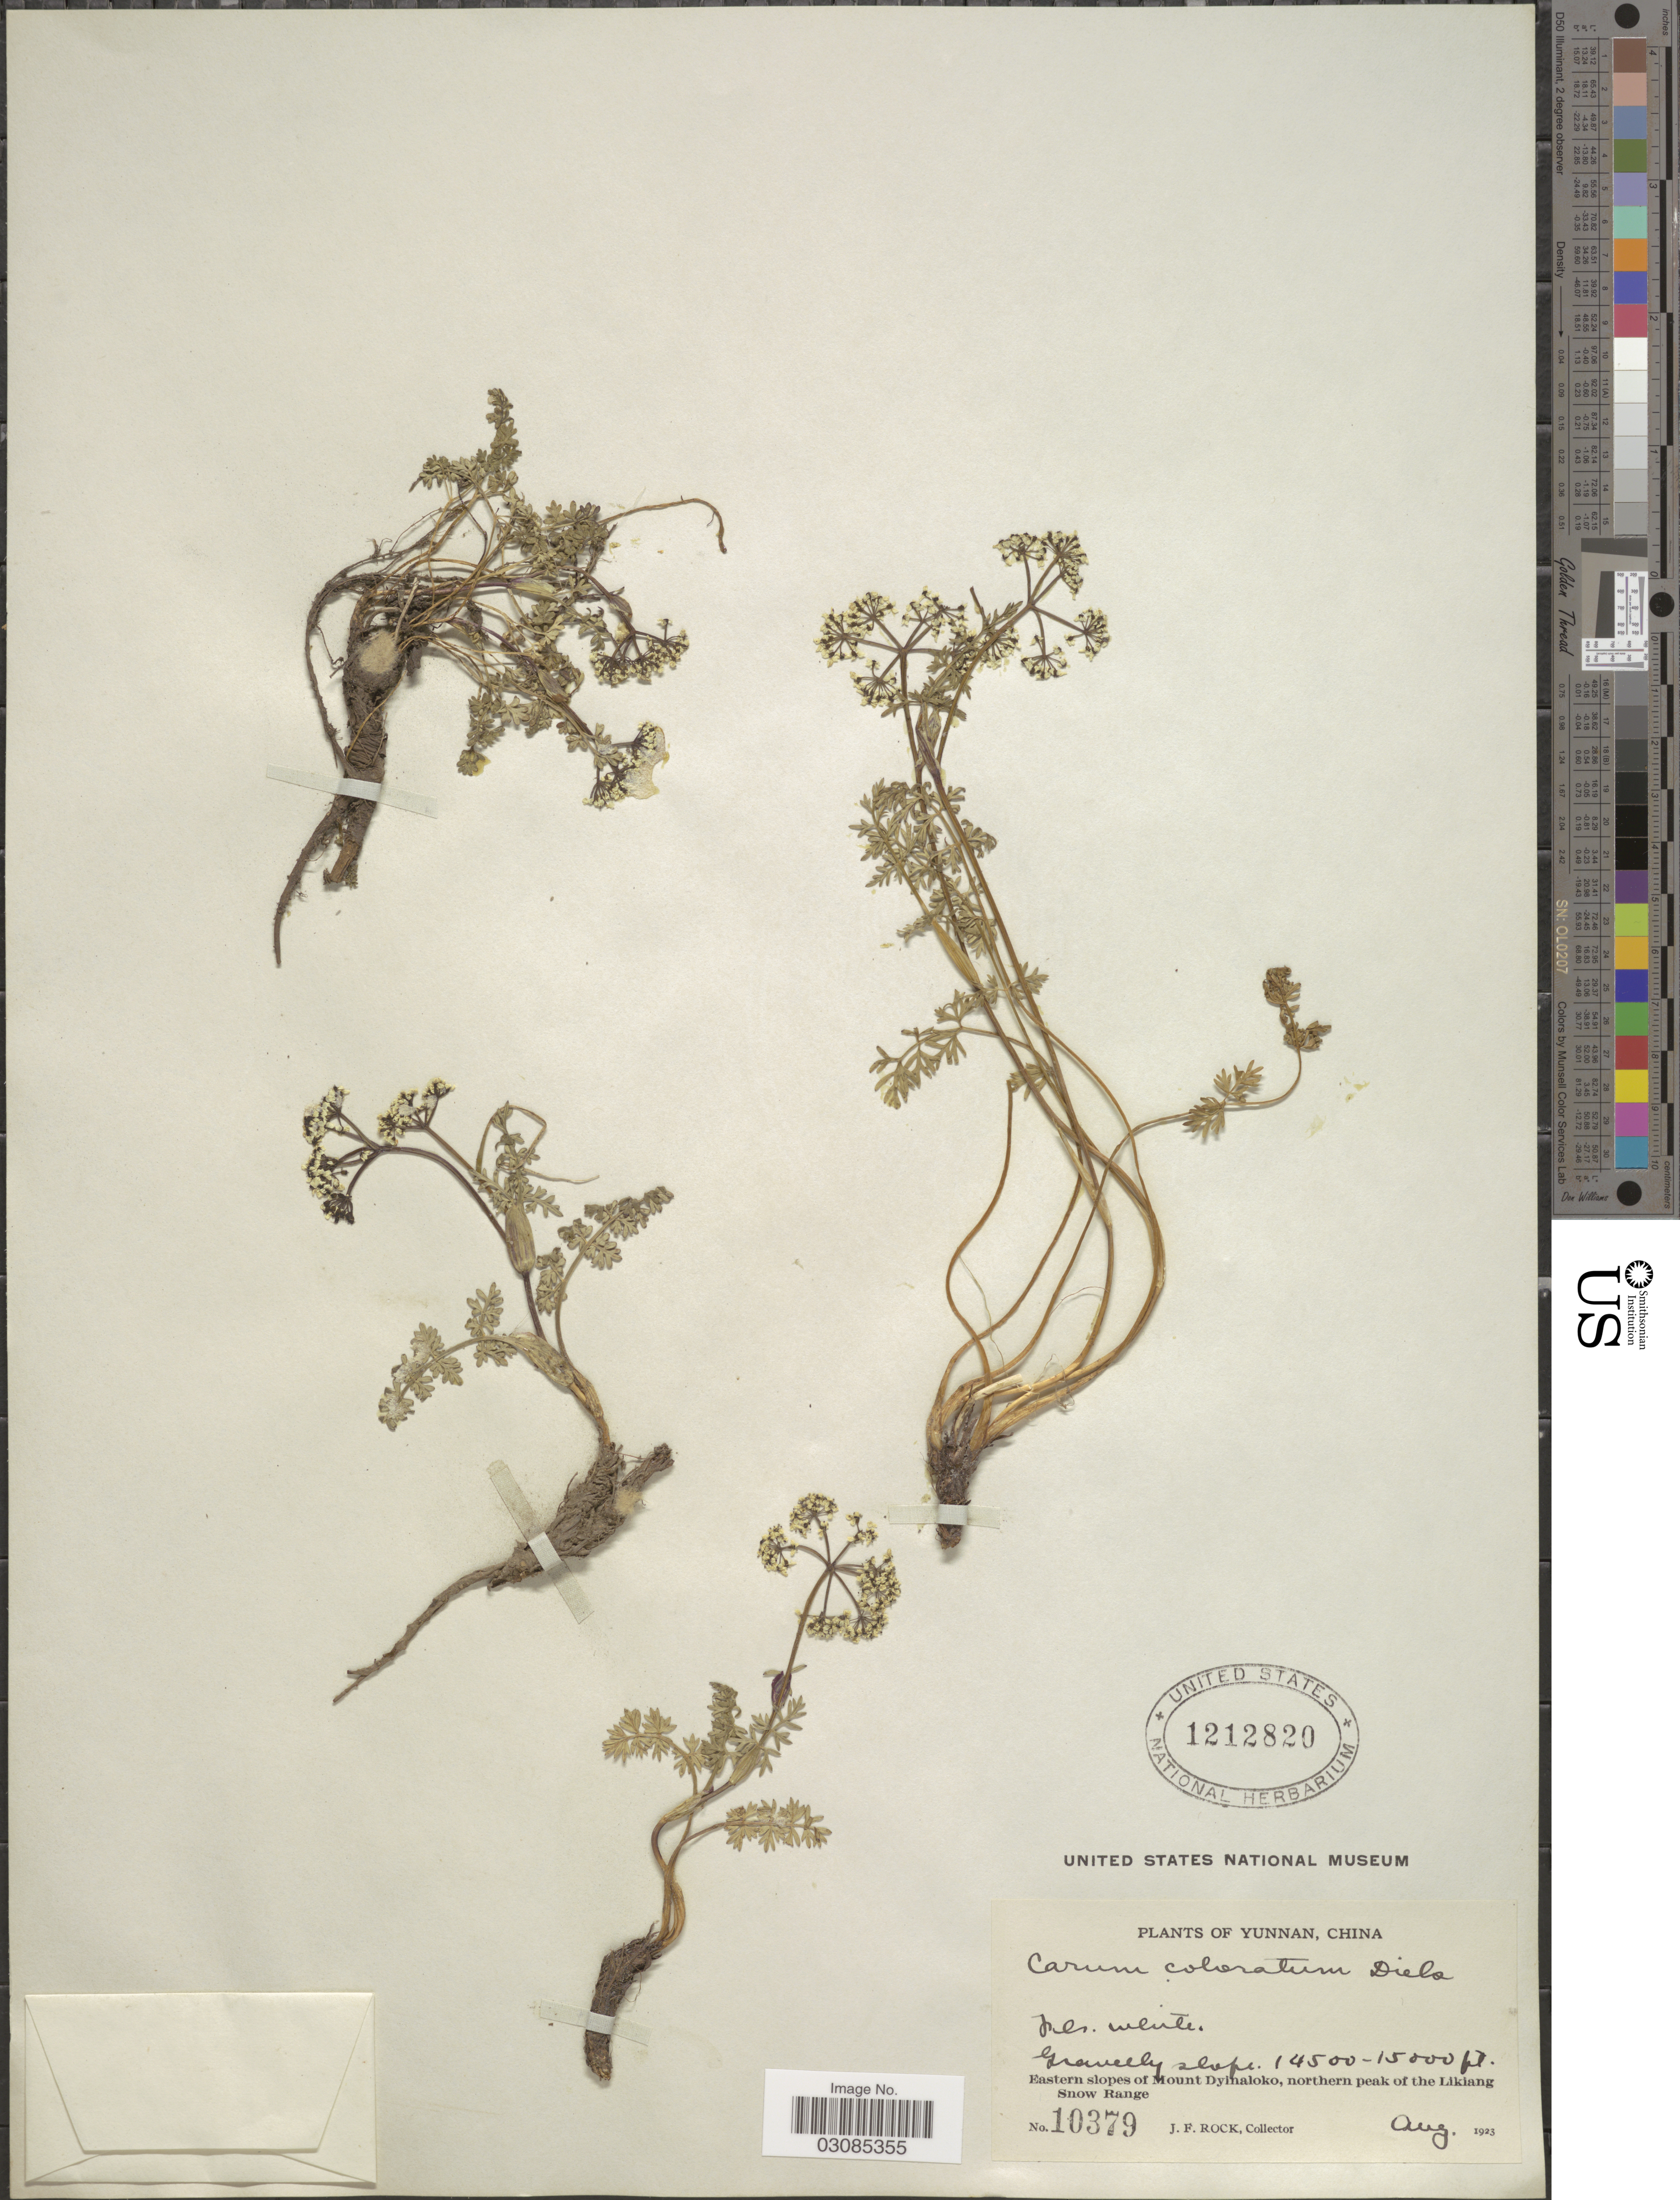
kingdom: Plantae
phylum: Tracheophyta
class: Magnoliopsida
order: Apiales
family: Apiaceae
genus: Carum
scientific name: Carum coloratum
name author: Diels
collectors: J. Rock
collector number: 10379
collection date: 1923-08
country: China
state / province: Yunnan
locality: Eastern slopes of Mount Dyinaloko, northern peak of the Likiang Snow Range.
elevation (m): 4420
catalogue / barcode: US 1212820